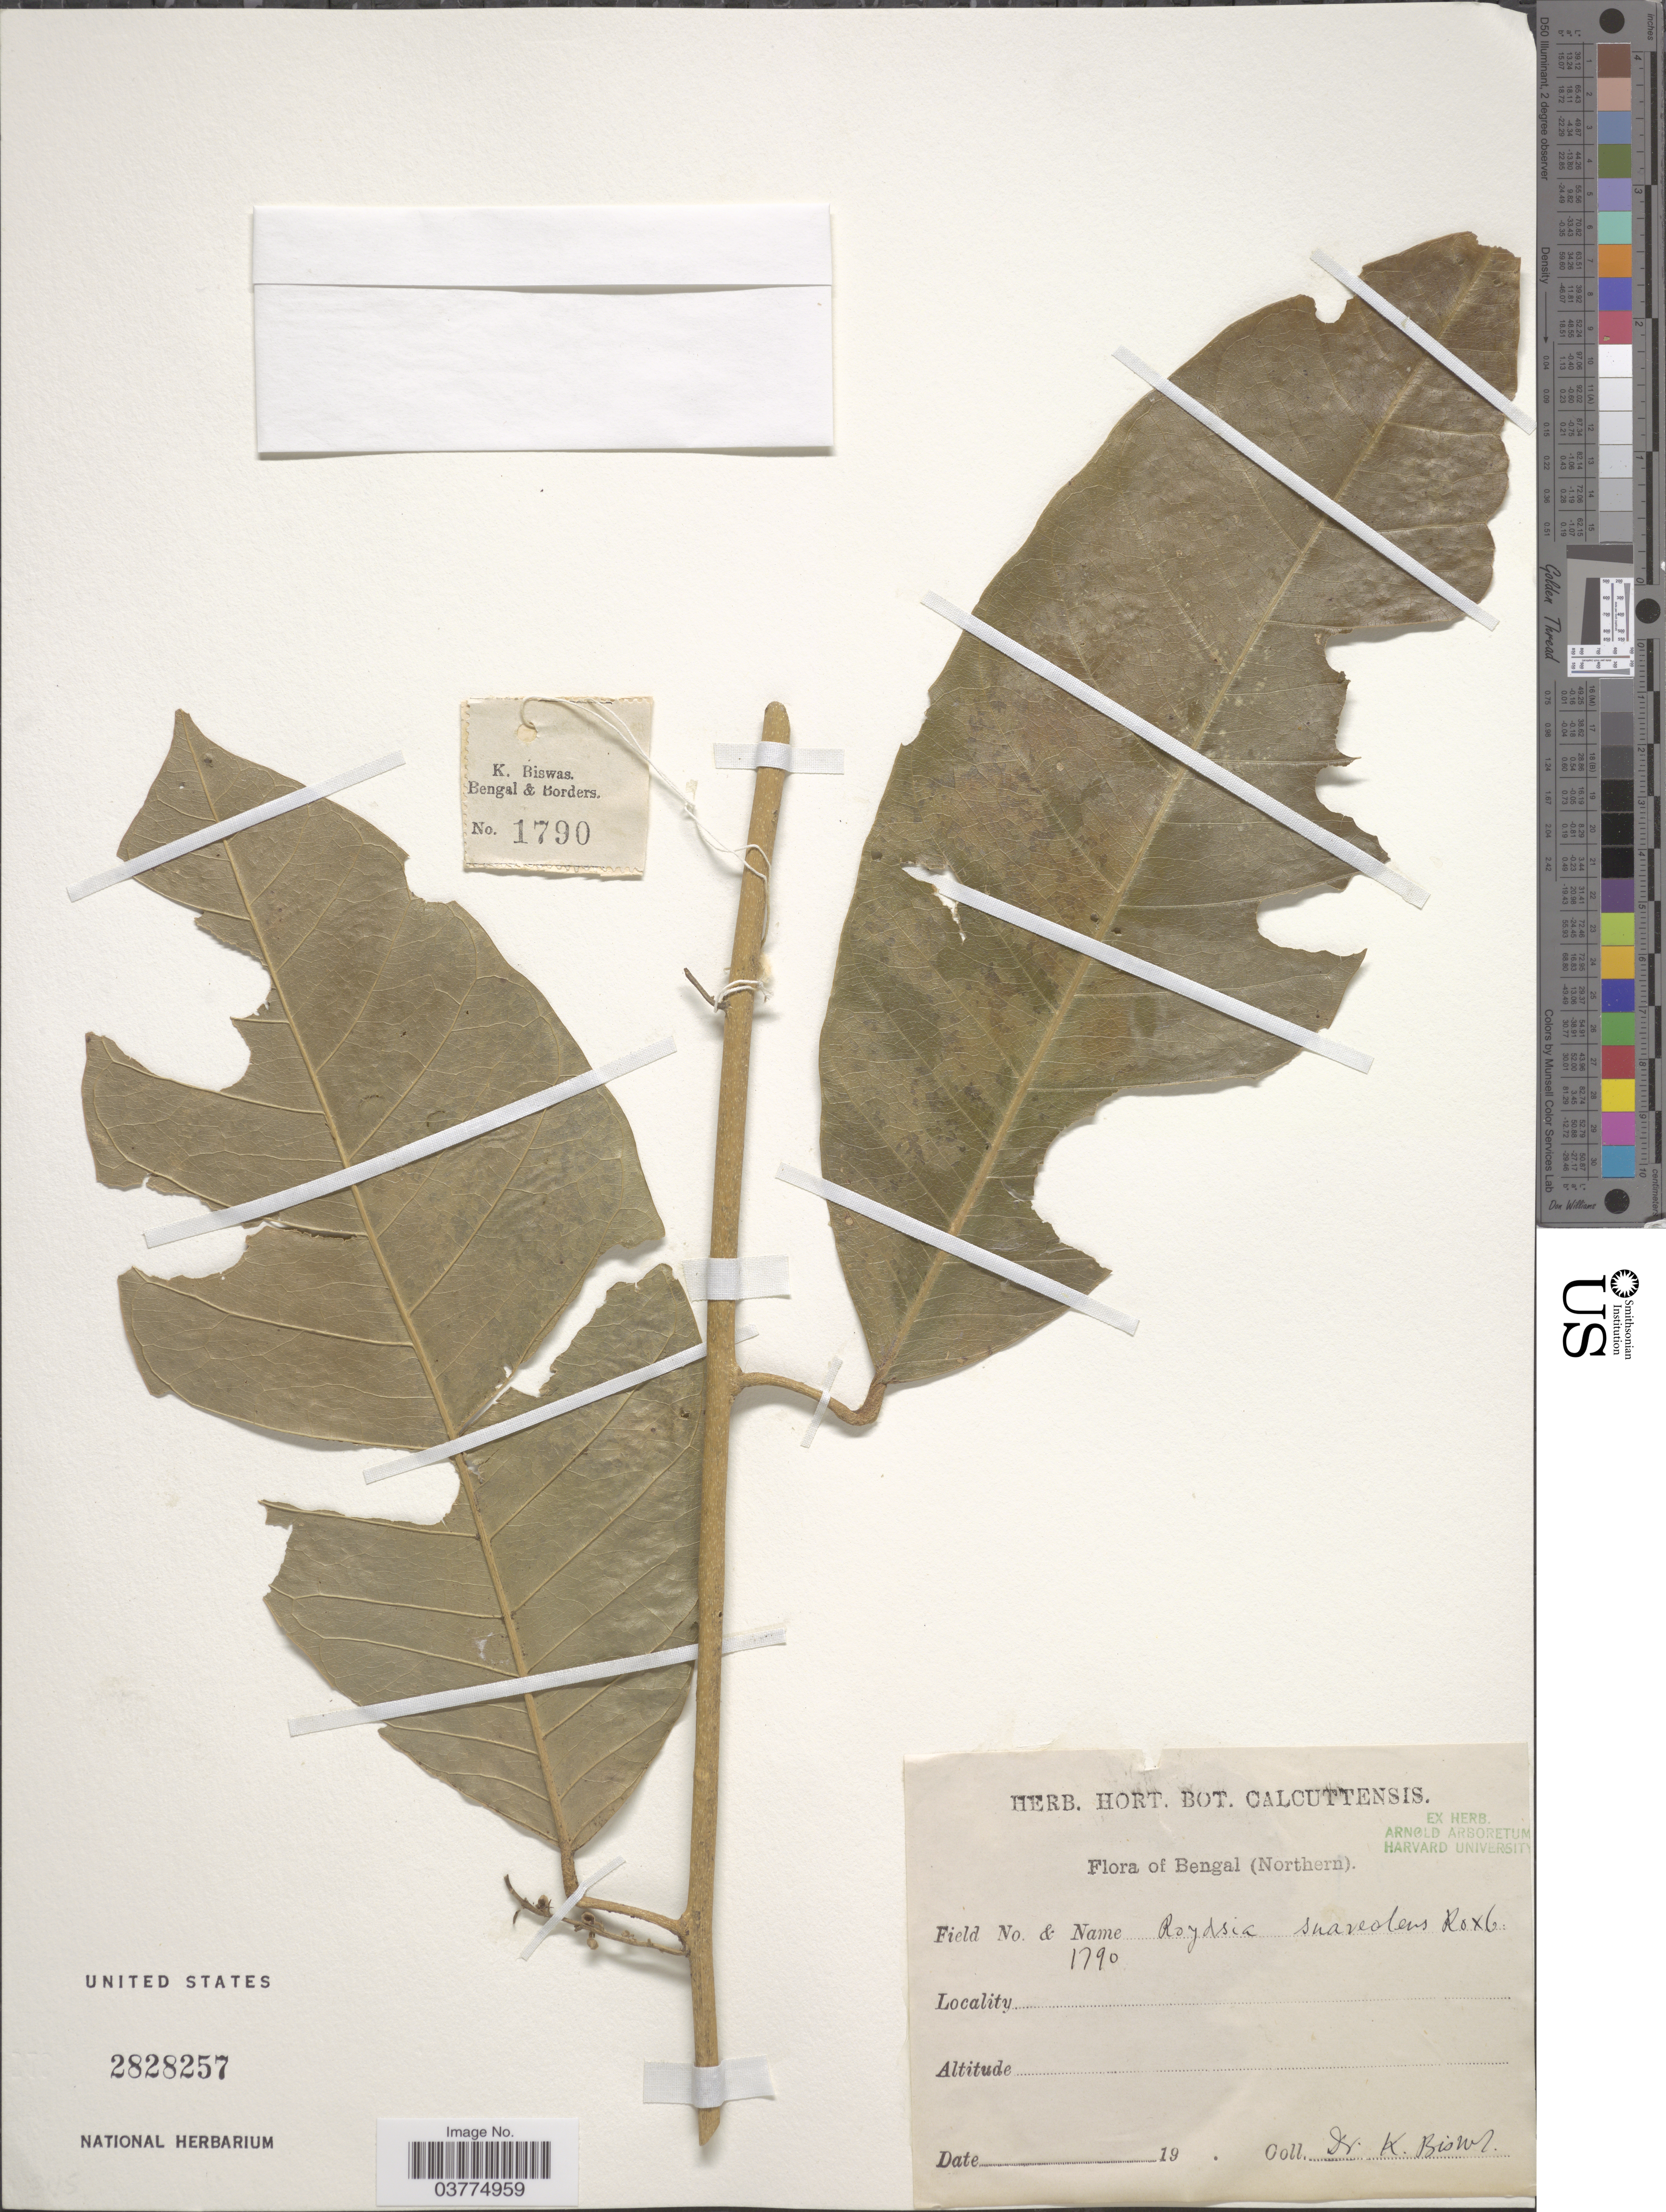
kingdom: Plantae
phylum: Tracheophyta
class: Magnoliopsida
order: Brassicales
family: Stixaceae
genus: Stixis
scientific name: Stixis suaveolens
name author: (Roxburgh) Baill.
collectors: K. Biswas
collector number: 1790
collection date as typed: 19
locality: Bengal (Northern).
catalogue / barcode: US 2828257